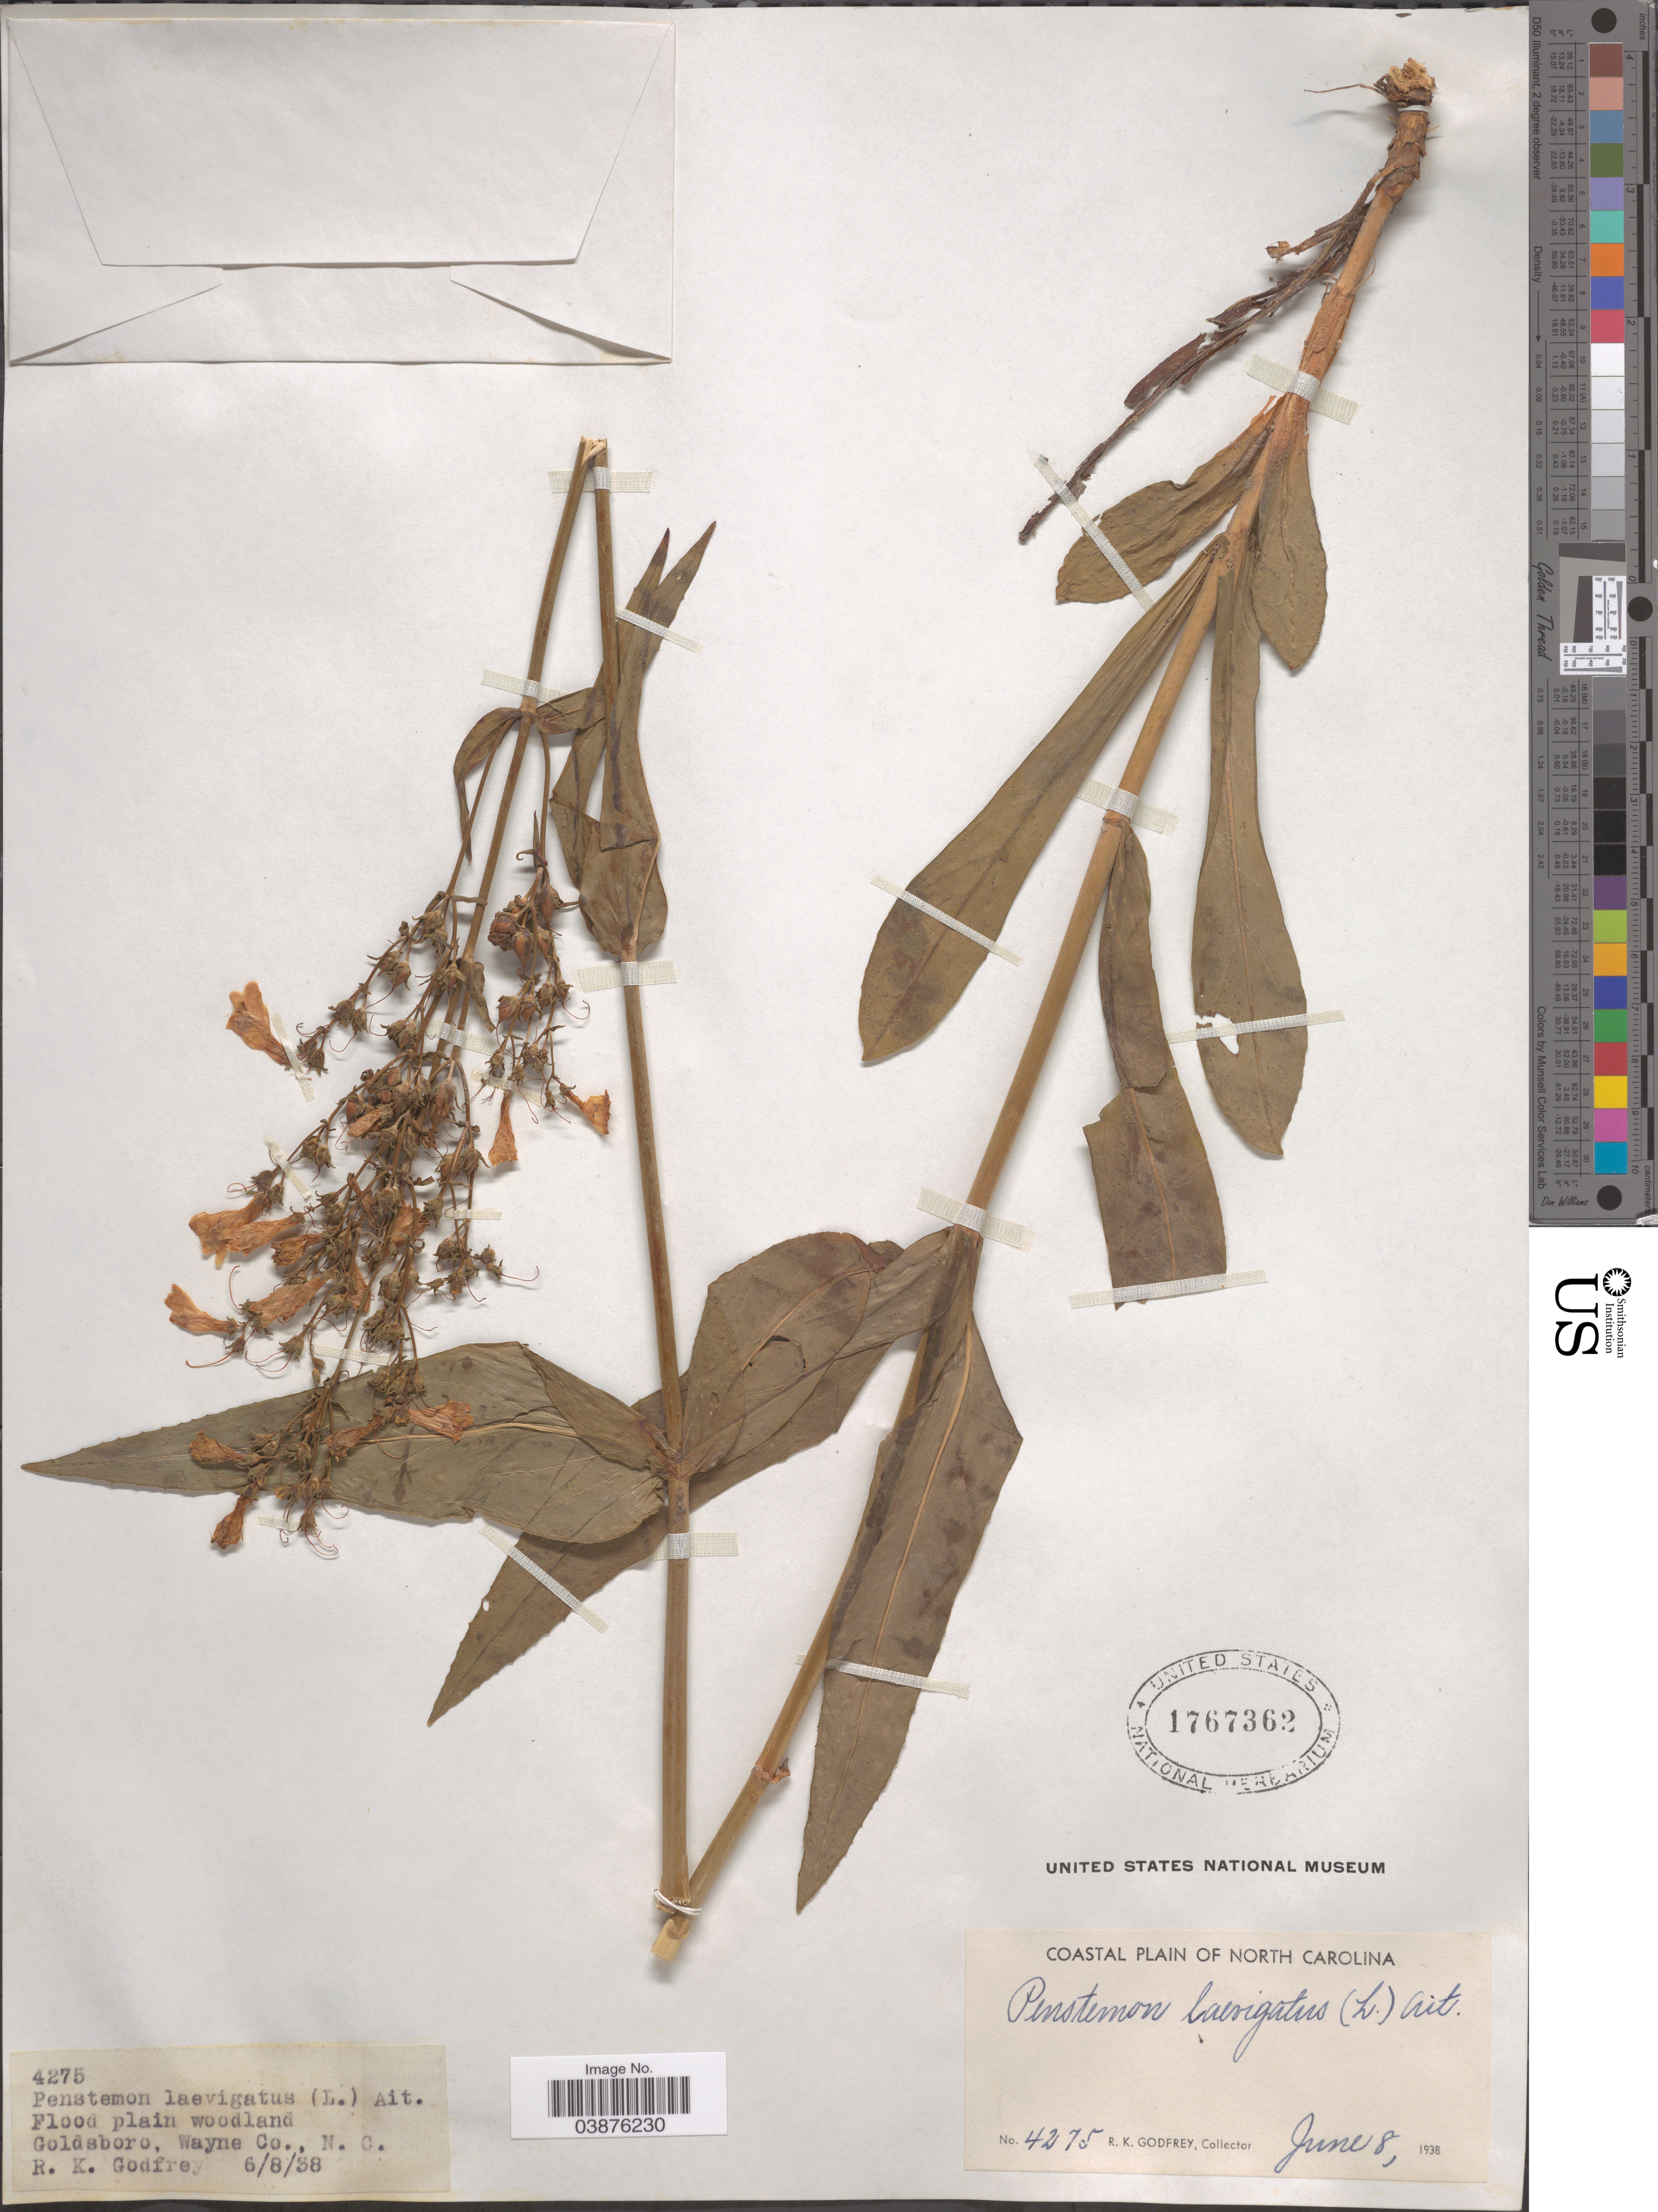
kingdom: Plantae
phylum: Tracheophyta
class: Magnoliopsida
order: Lamiales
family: Plantaginaceae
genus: Penstemon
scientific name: Penstemon laevigatus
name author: Aiton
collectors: R. K. Godfrey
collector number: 4275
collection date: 1938-06-08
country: United States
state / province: North Carolina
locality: Flood plain woodland. Goldsboro, Wayne Co.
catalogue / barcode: US 1767362